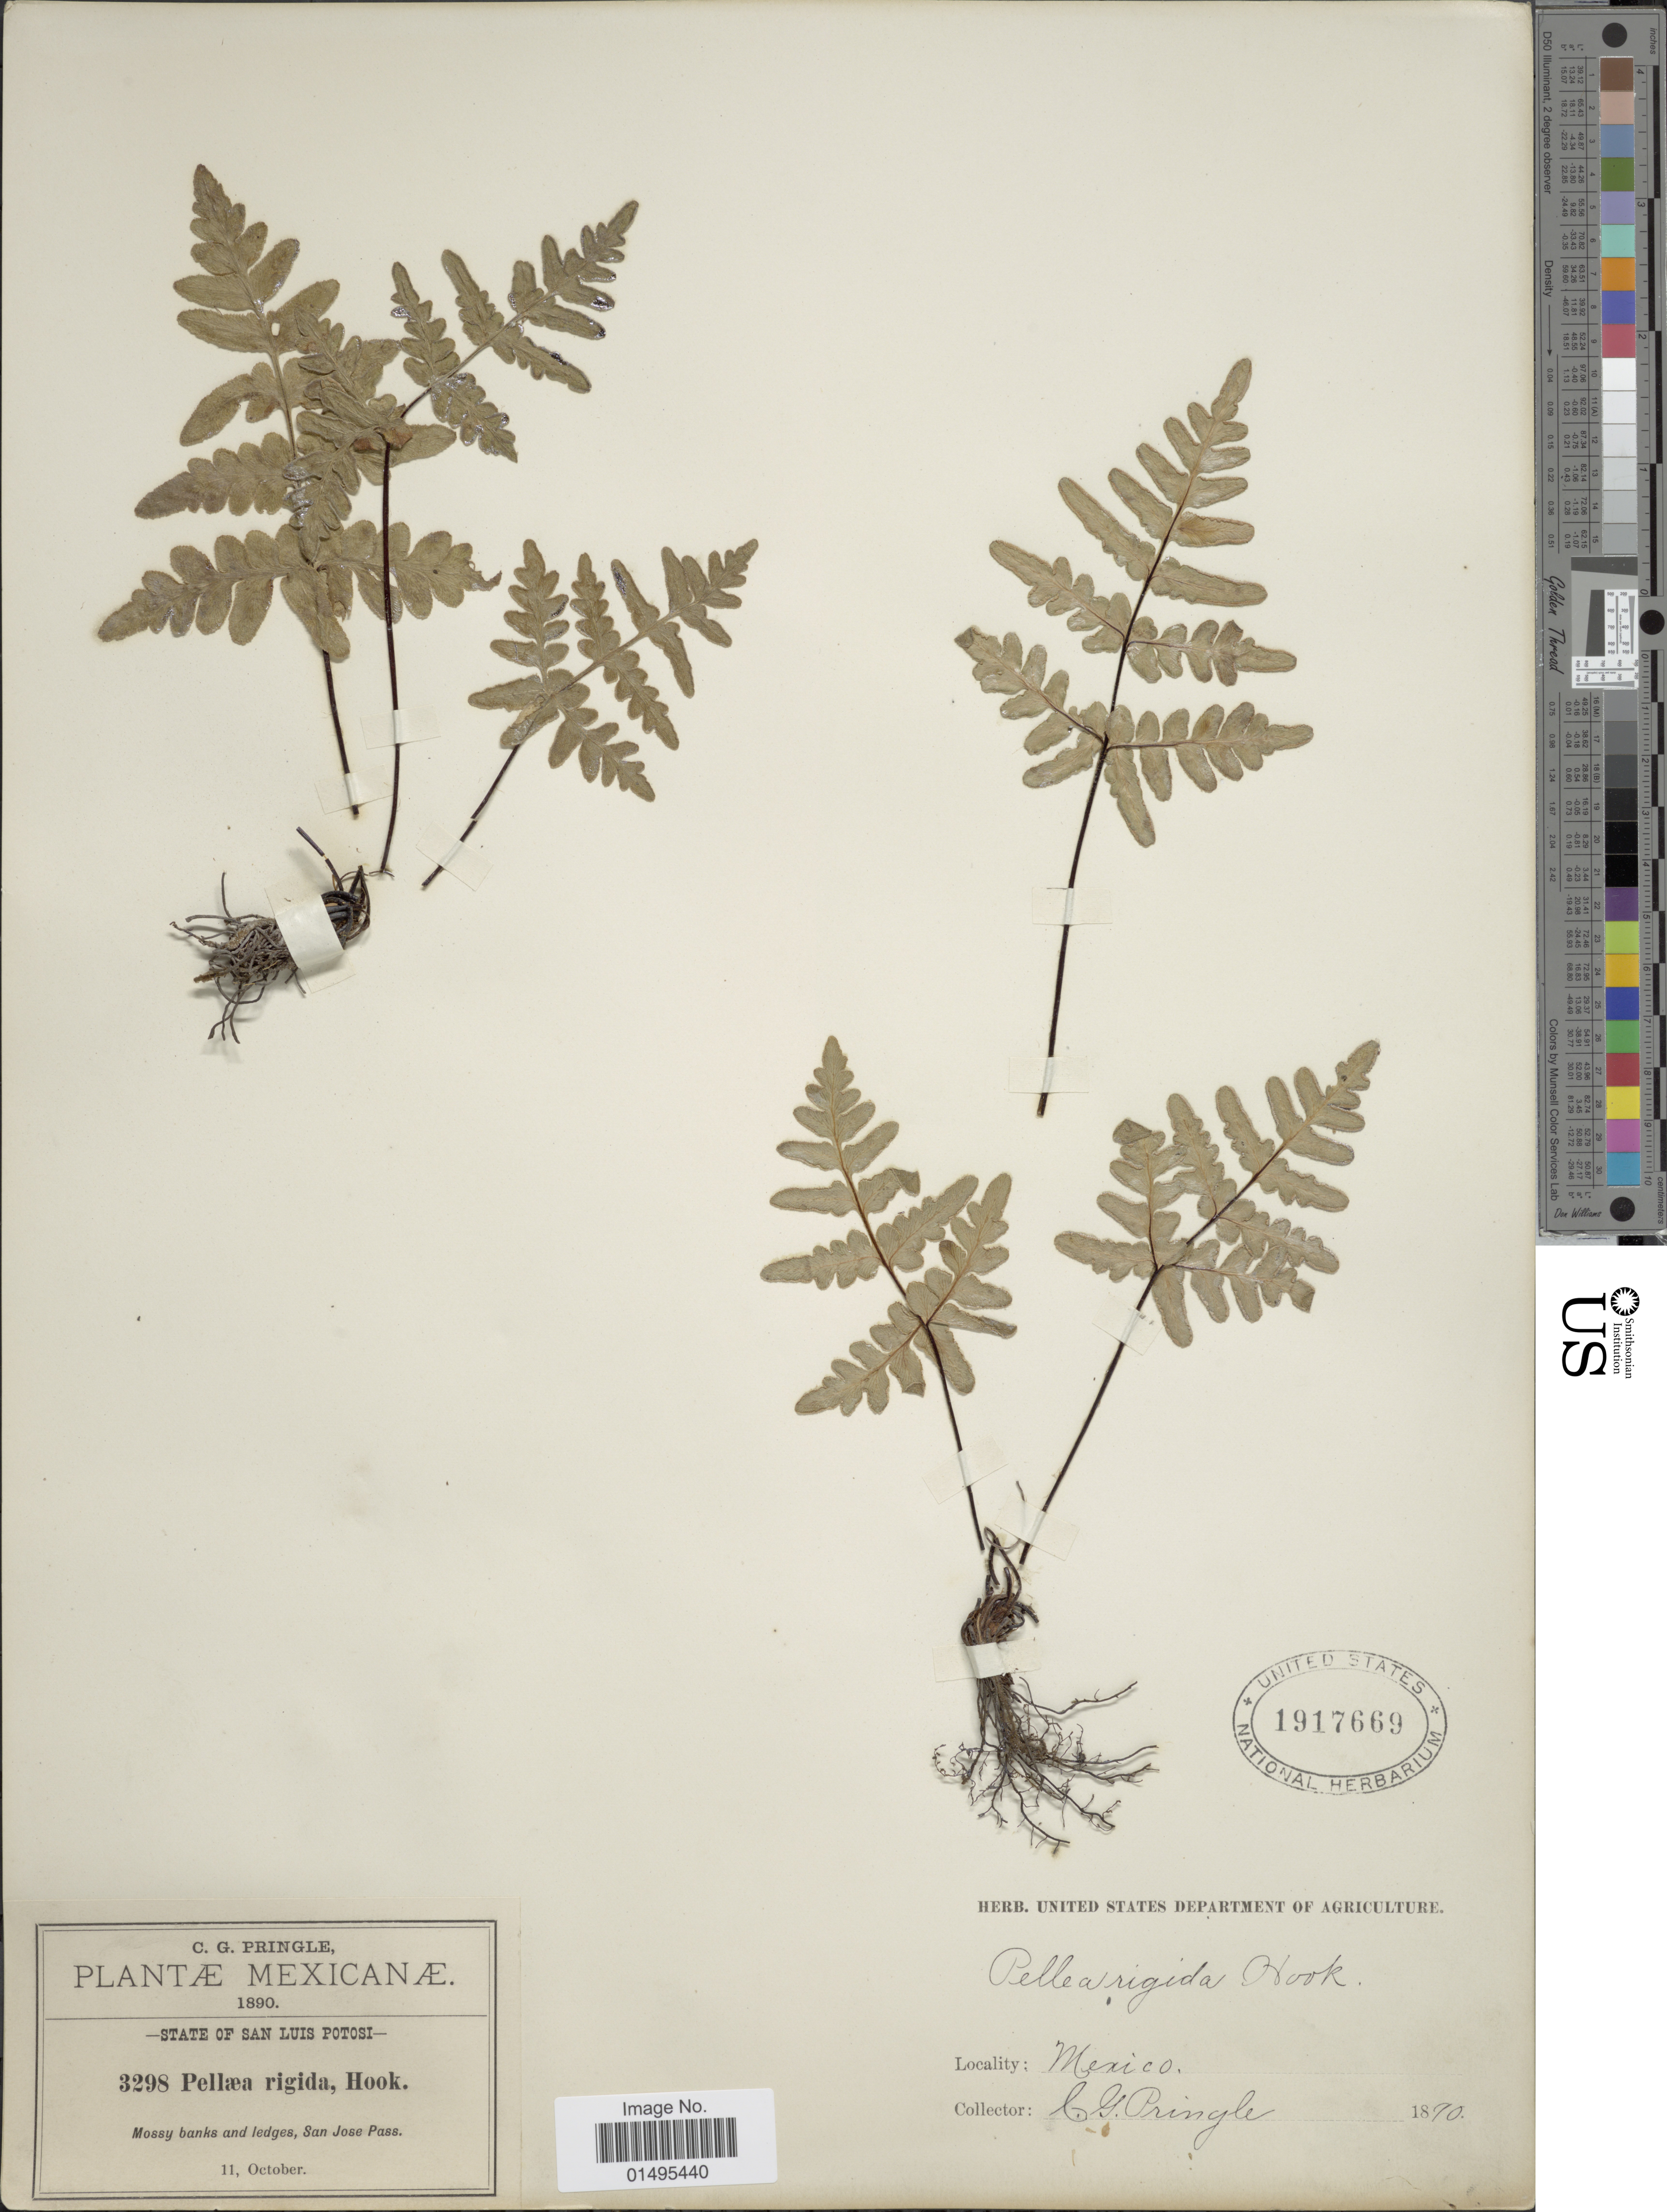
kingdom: Plantae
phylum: Tracheophyta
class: Polypodiopsida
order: Polypodiales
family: Pteridaceae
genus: Cheiloplecton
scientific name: Cheiloplecton rigidum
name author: (Sw.) Fée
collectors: C. G. Pringle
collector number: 3298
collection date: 1890-10-11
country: Mexico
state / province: San Luis Potosí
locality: Mossy banks and ledges, San Jose Pass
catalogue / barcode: US 1917669